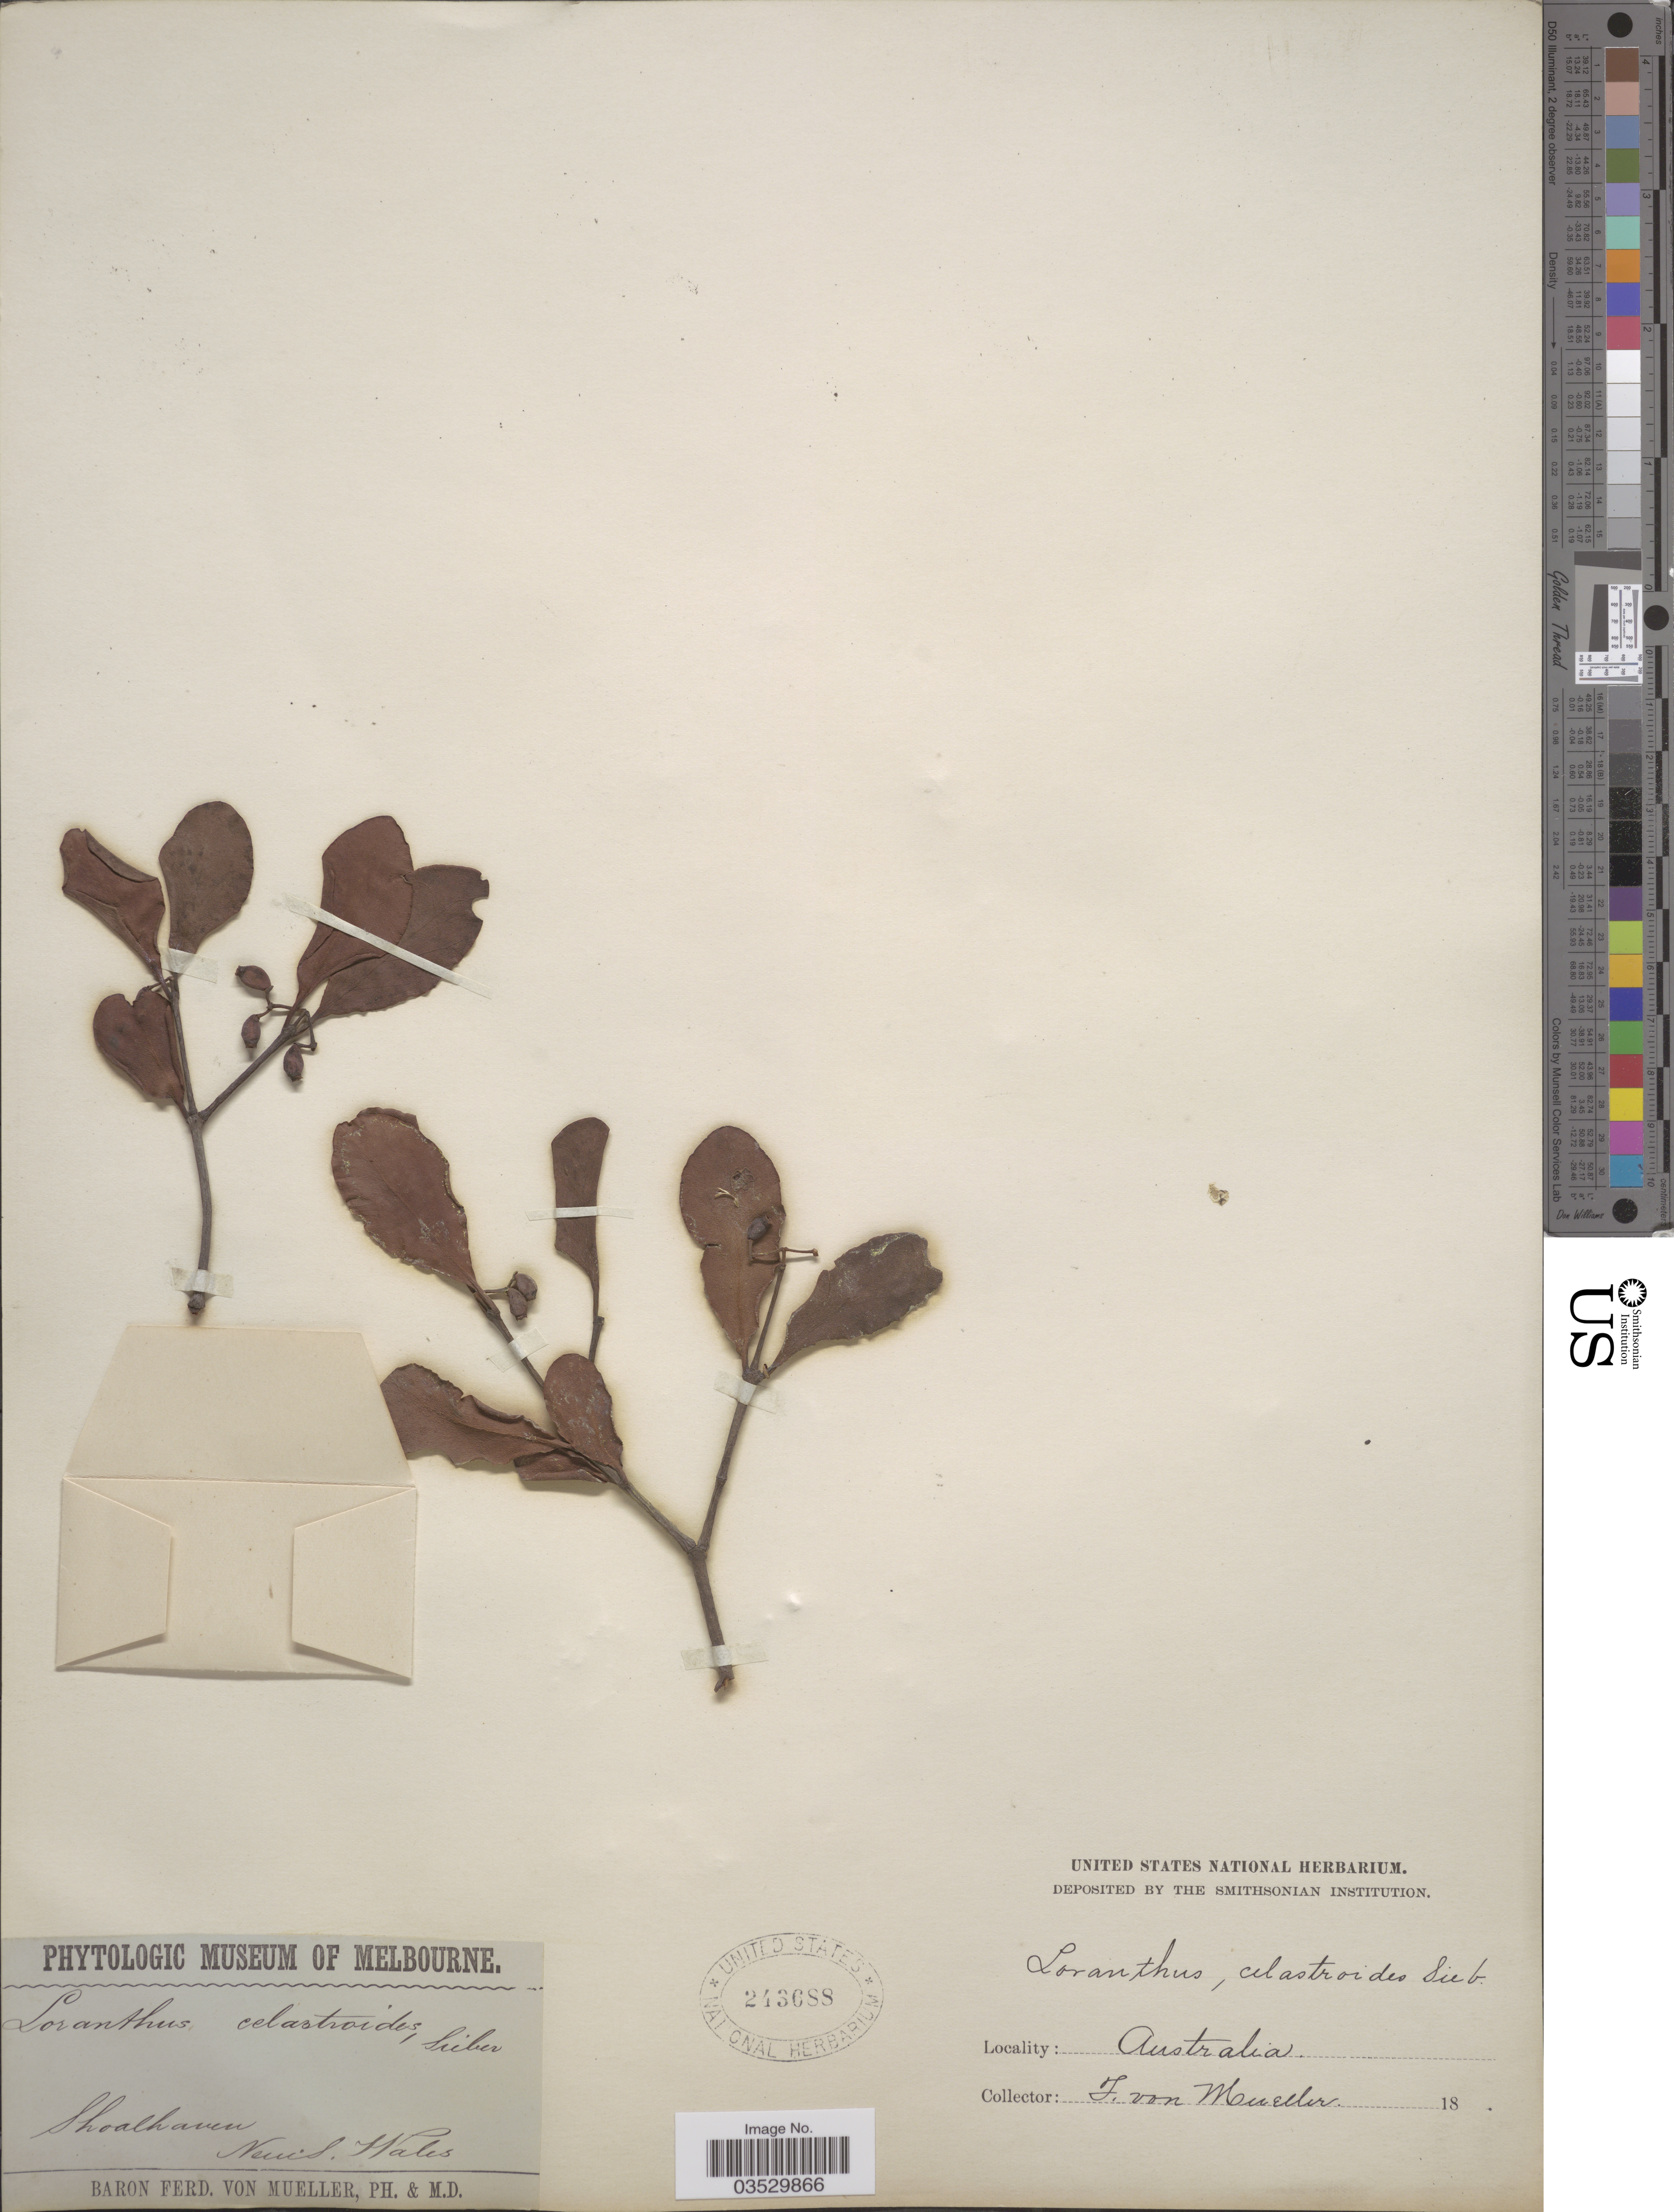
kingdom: Plantae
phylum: Tracheophyta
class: Magnoliopsida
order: Santalales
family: Loranthaceae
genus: Muellerina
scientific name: Muellerina celastroides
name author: (Schult. & Schult. f.) Tiegh.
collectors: F. Mueller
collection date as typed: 18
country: Australia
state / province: New South Wales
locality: Shoalhaven.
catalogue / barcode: US 243688